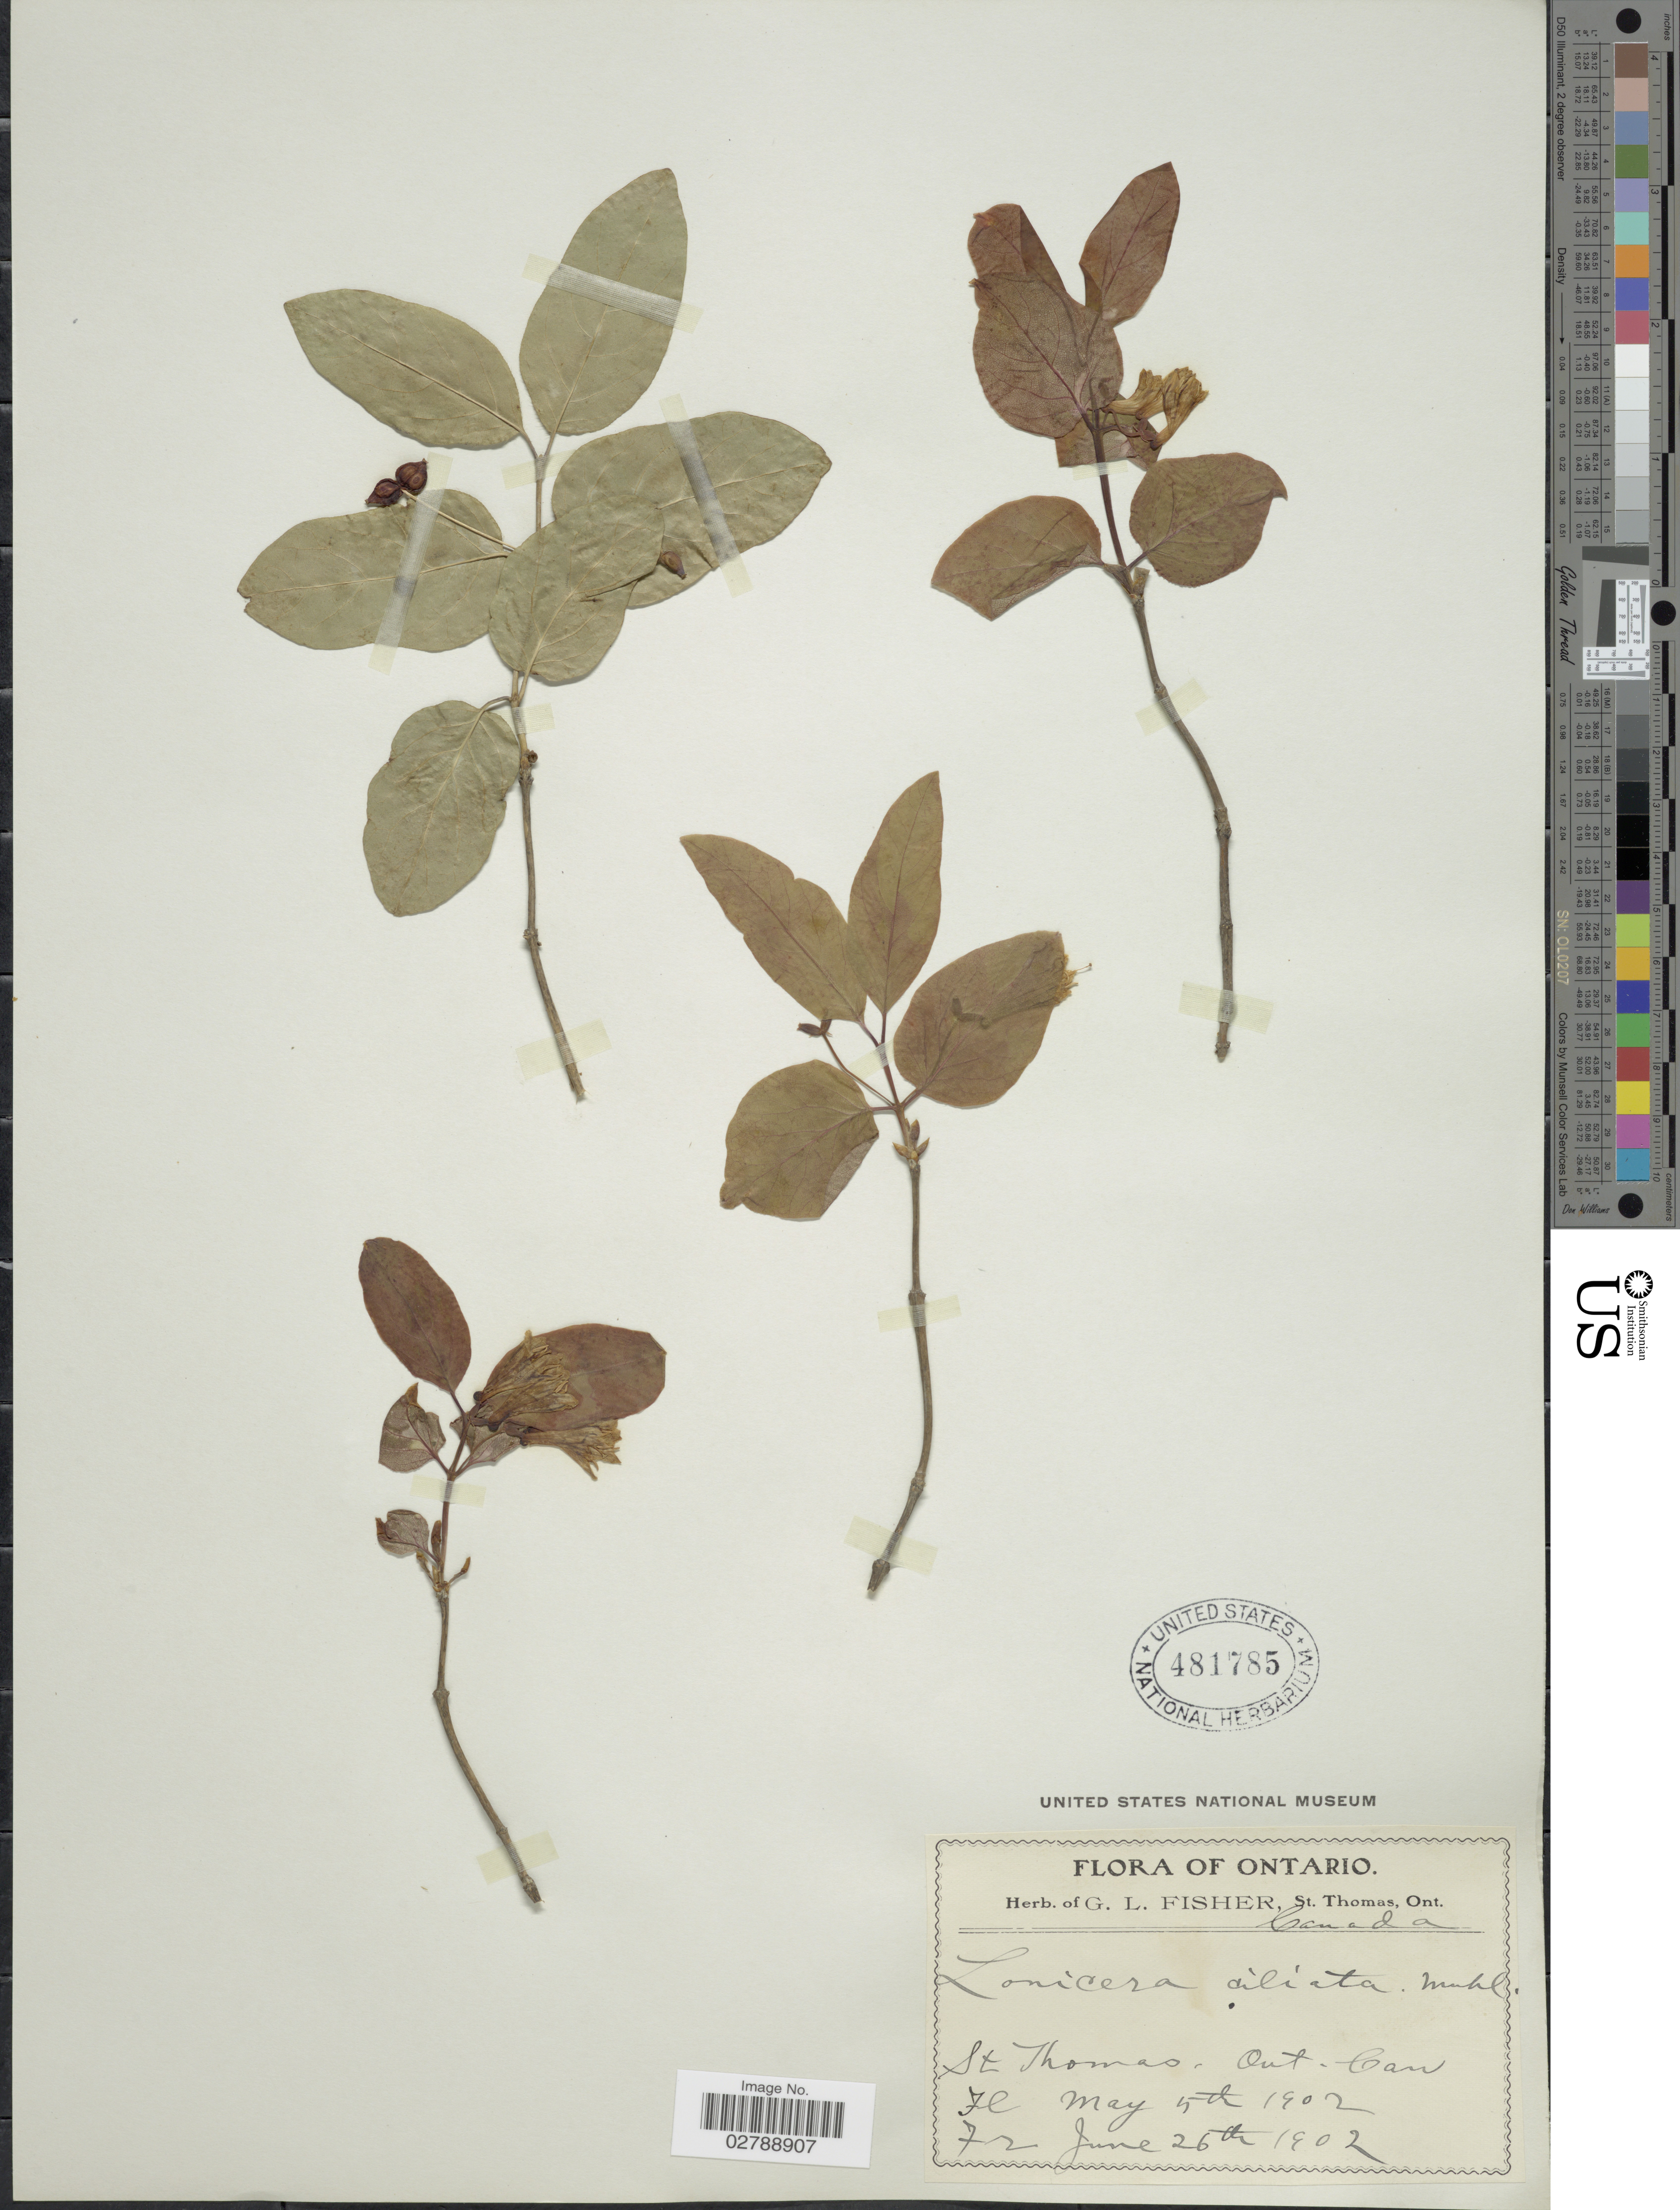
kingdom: Plantae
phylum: Tracheophyta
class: Magnoliopsida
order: Dipsacales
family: Caprifoliaceae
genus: Lonicera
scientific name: Lonicera canadensis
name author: Bartram & W. Bartram ex Marshall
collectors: ex herb. Geo L. Fisher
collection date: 1902-05-05/1902-05-26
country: Canada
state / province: Ontario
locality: St. Thomas, Ont.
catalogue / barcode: US 481785